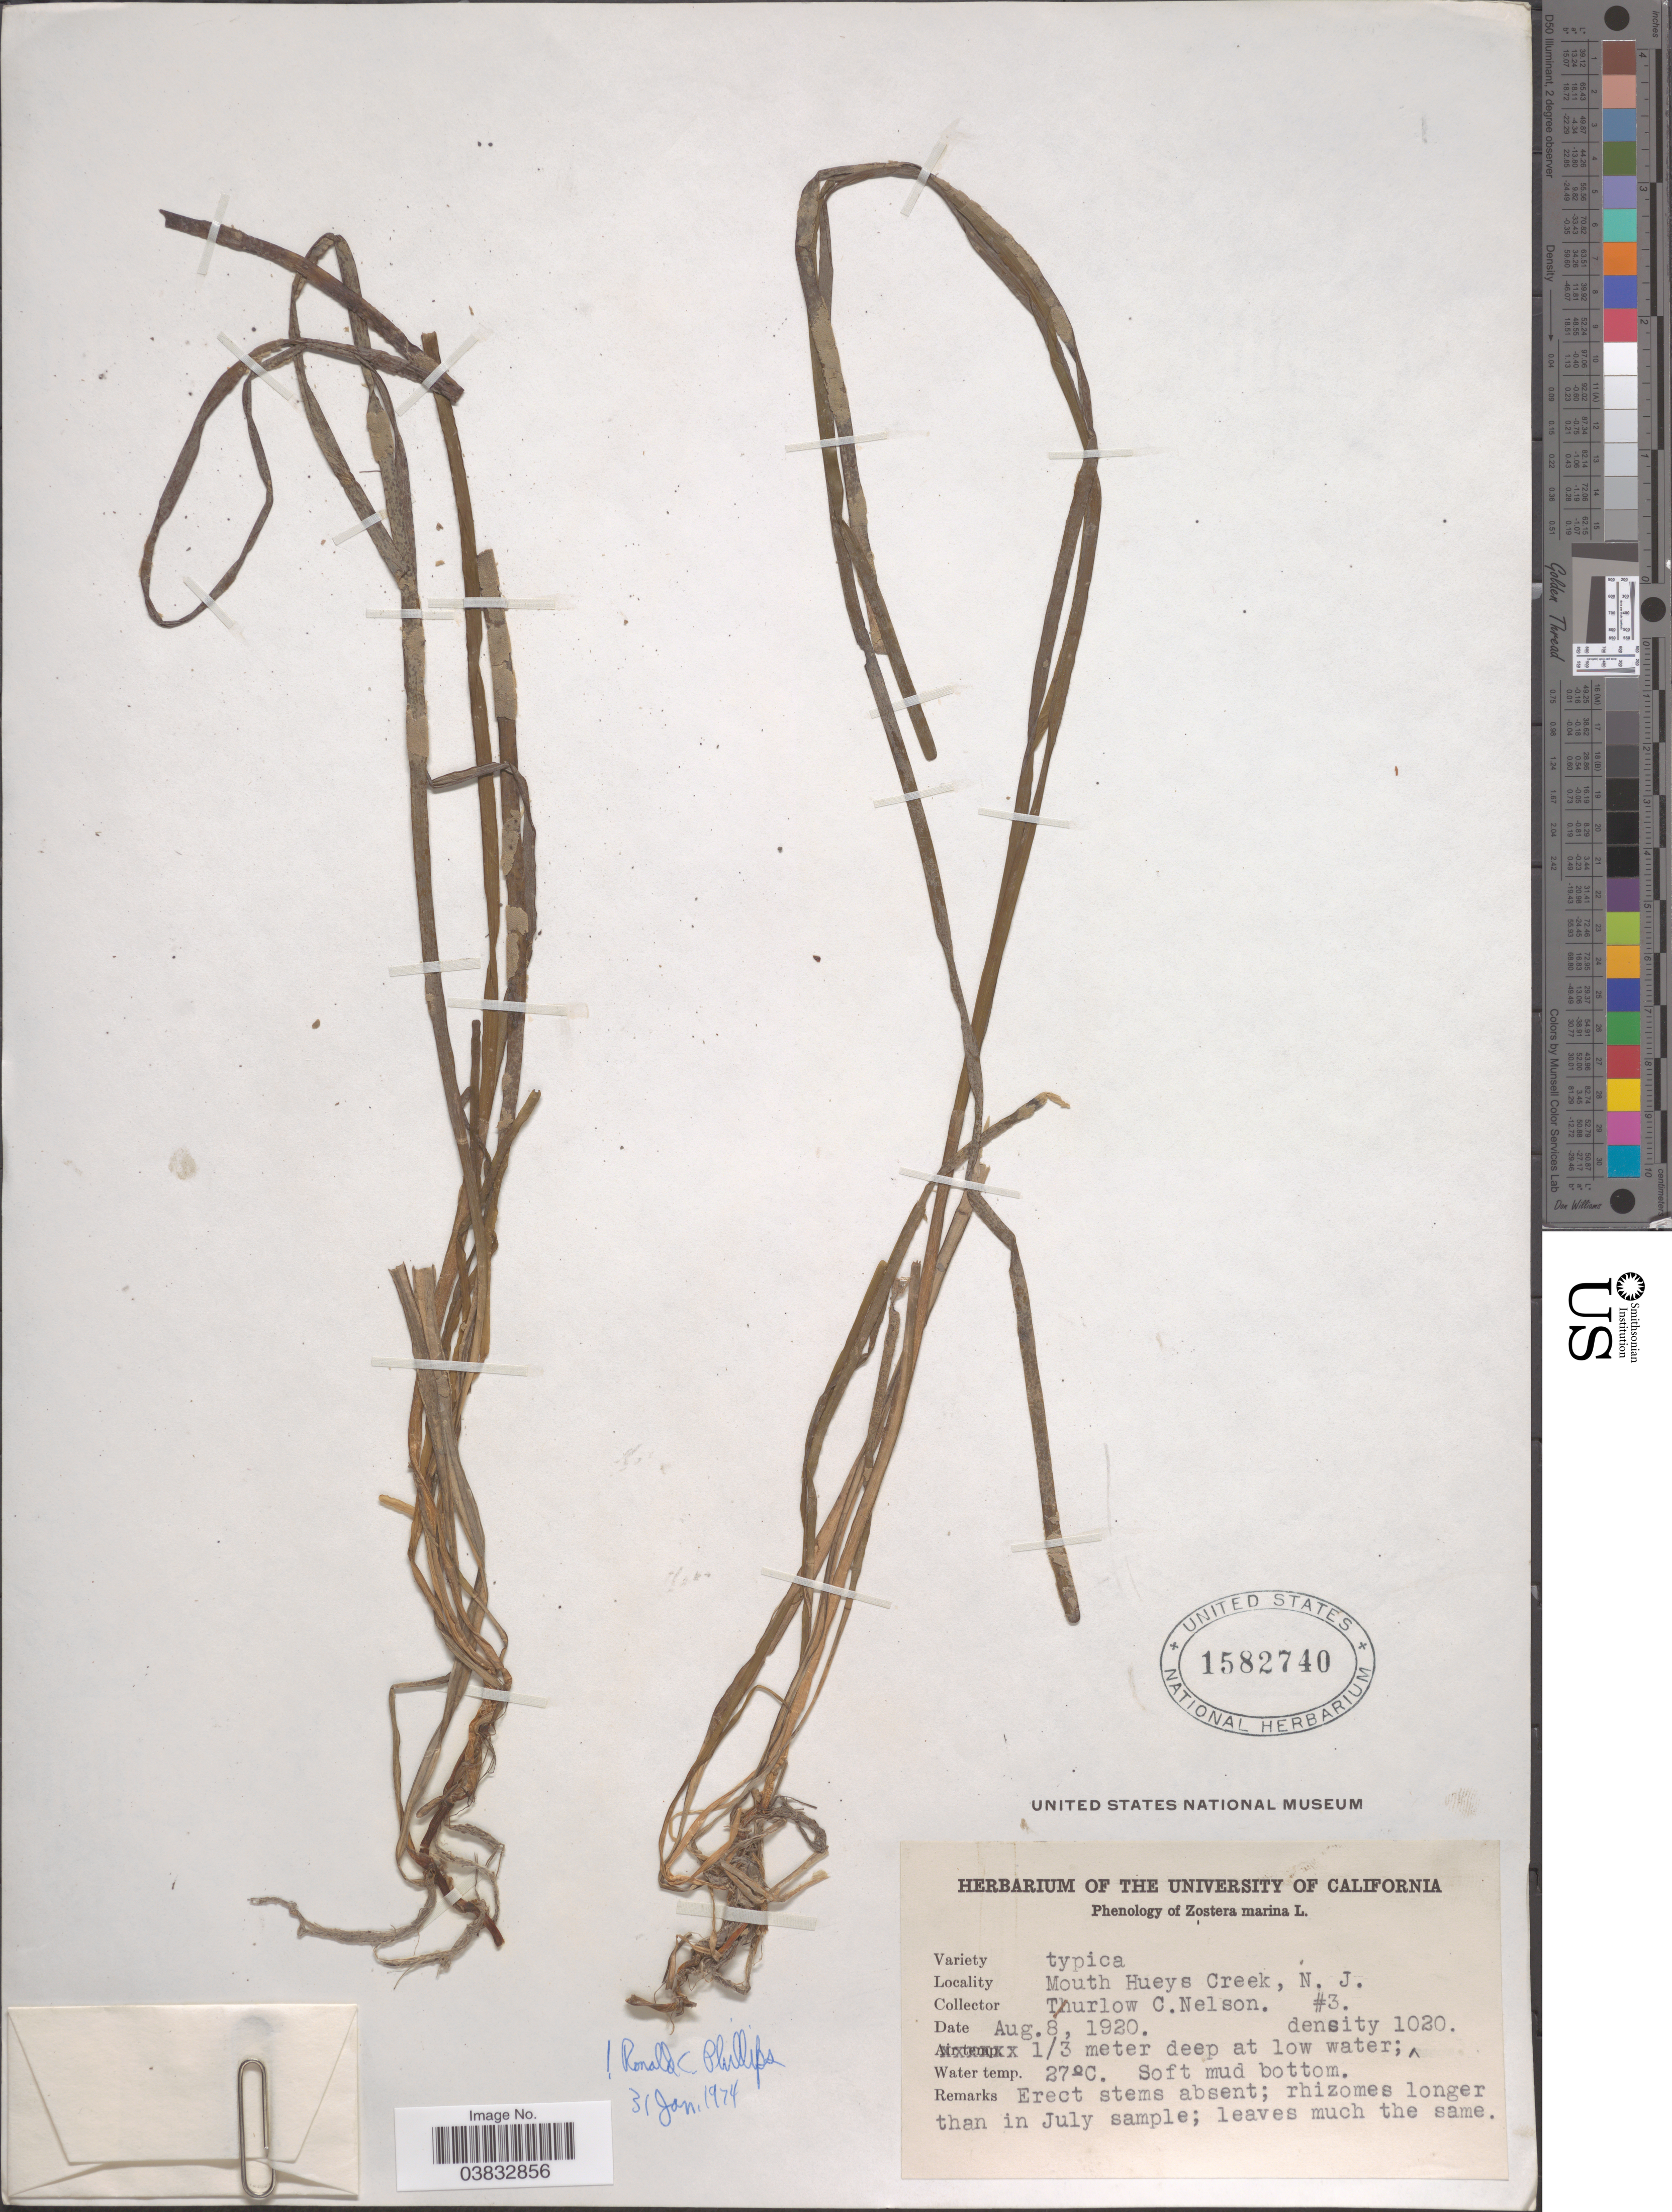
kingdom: Plantae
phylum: Tracheophyta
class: Liliopsida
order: Alismatales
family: Zosteraceae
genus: Zostera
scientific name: Zostera marina var. typica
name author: L.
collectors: T. C. Nelson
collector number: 3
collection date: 1920-08-08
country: United States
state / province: New Jersey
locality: Mouth Hueys Creek.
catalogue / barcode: US 1582740